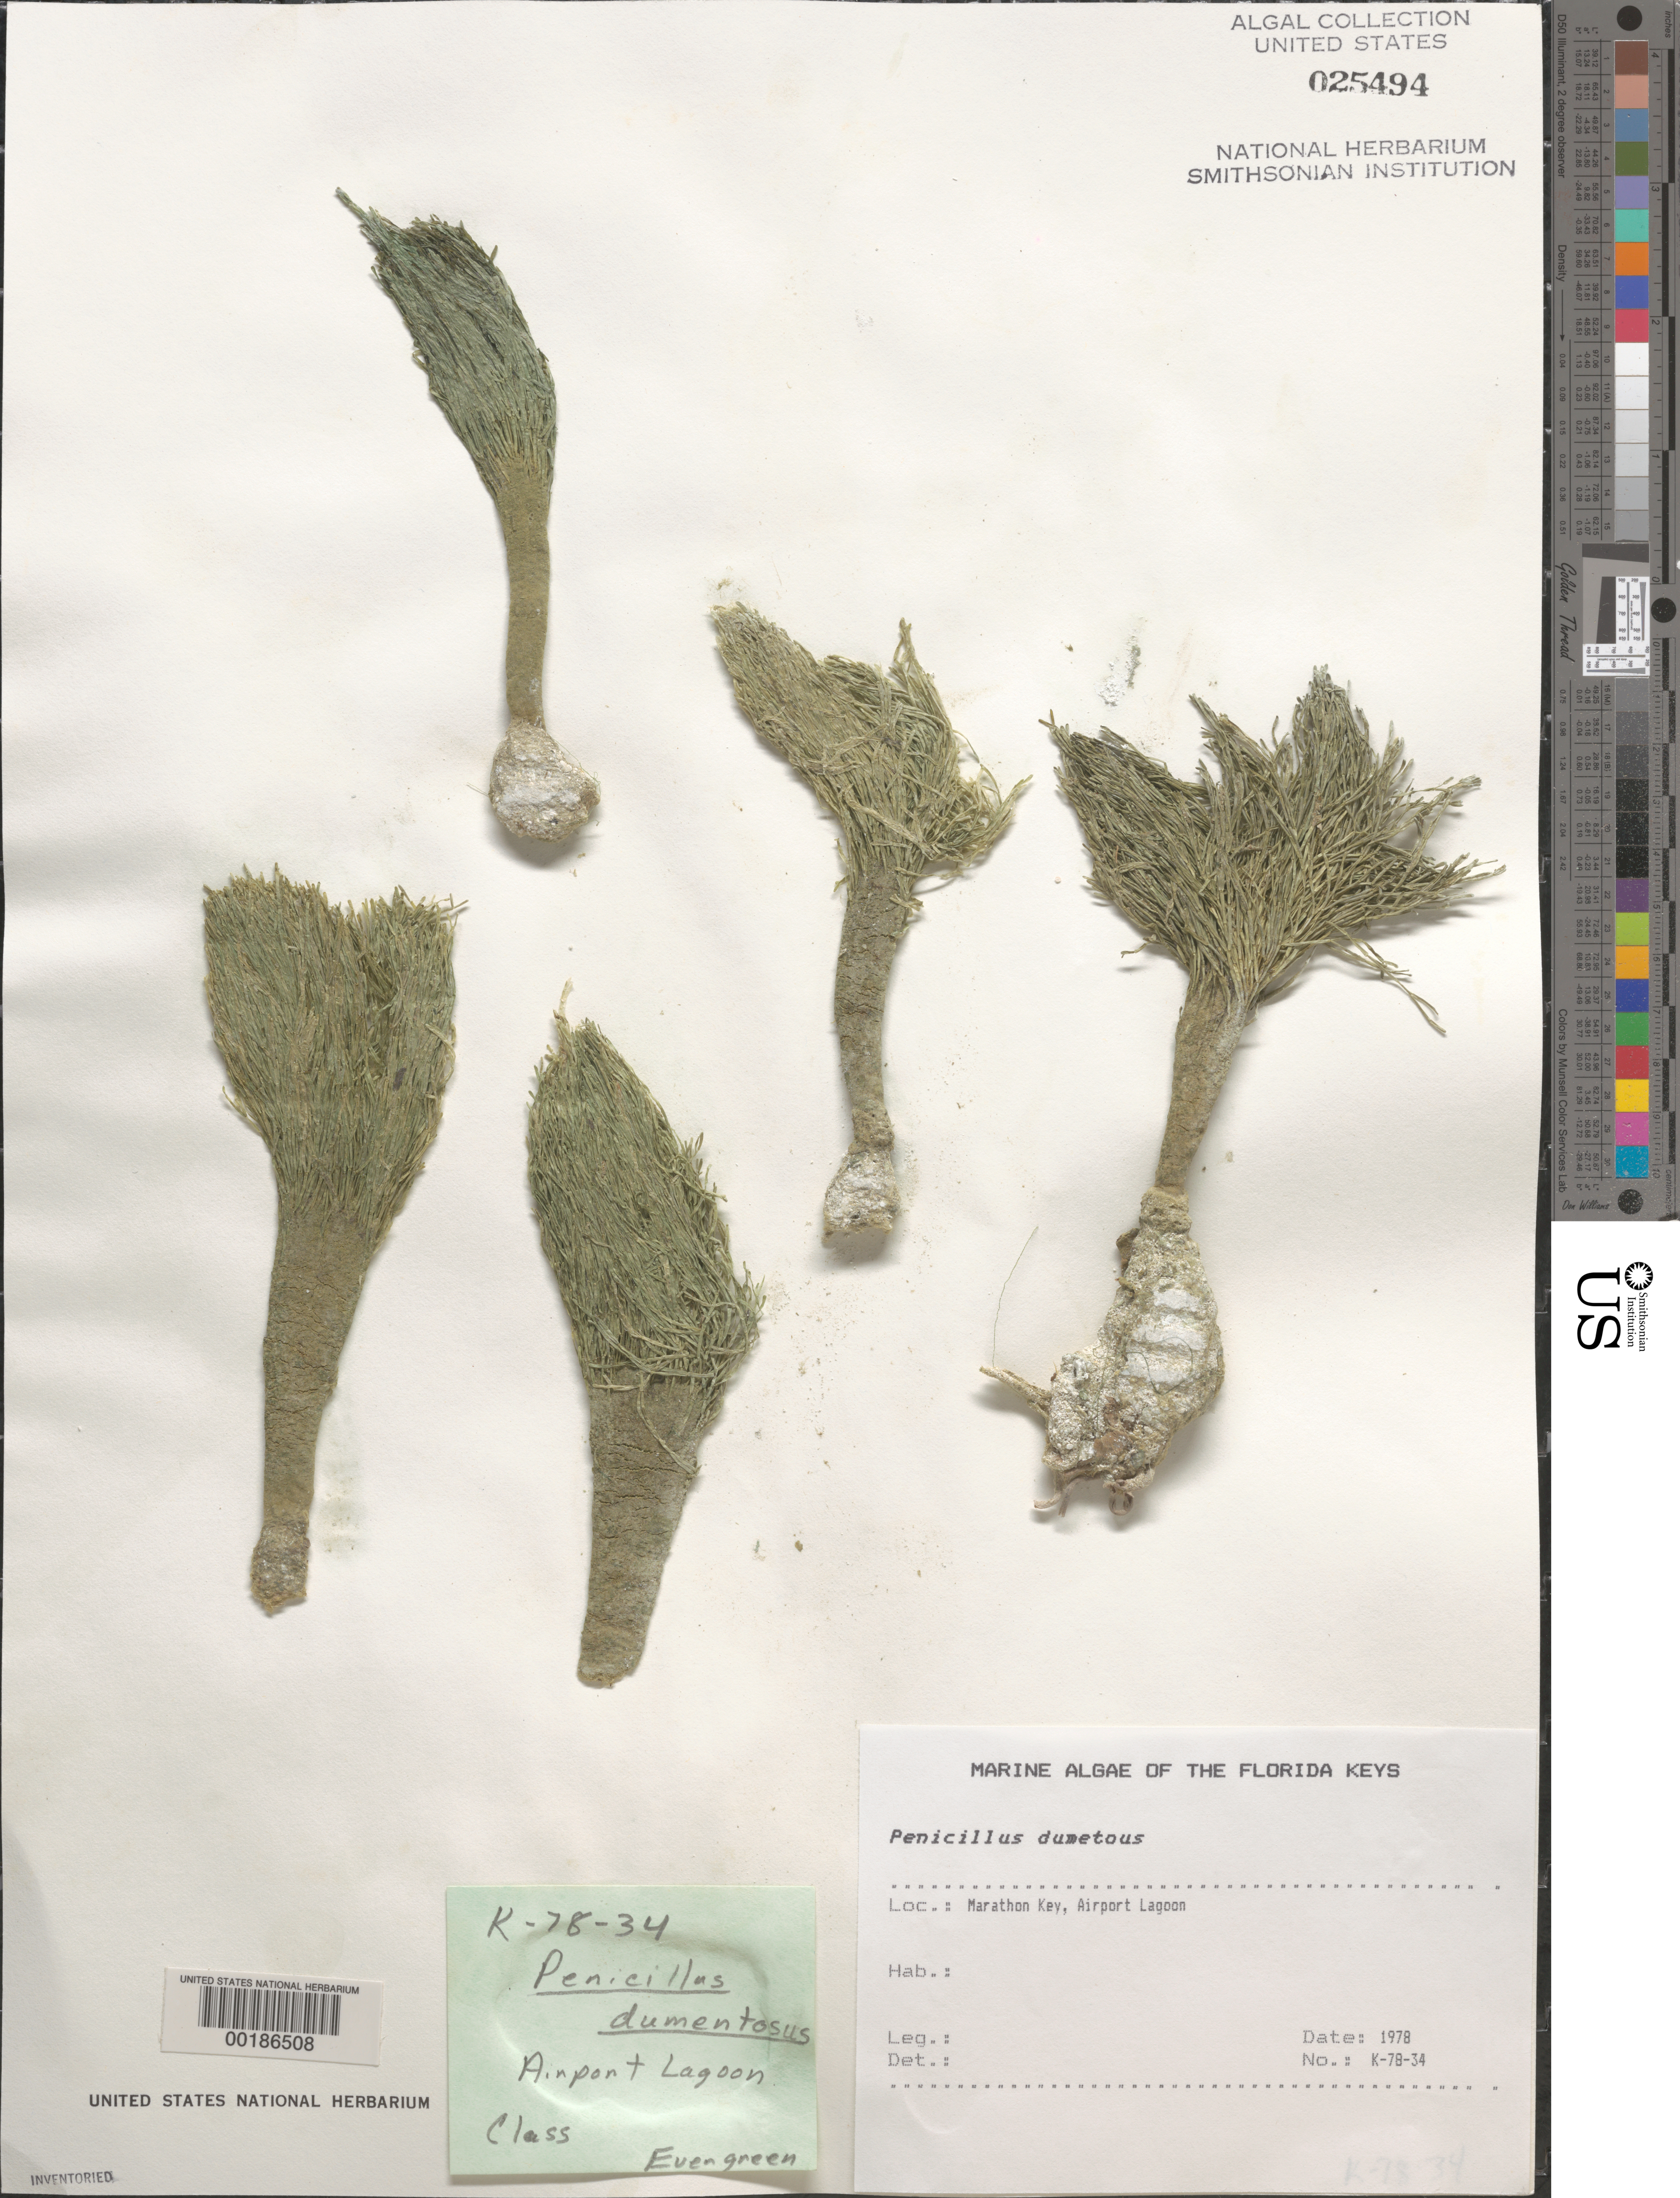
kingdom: Plantae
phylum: Chlorophyta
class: Ulvophyceae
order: Bryopsidales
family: Udoteaceae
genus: Penicillus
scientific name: Penicillus dumetosus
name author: (J.V.Lamouroux) Blainville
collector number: K-78-34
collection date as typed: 1978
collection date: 1978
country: United States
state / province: Florida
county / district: Monroe County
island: Key Vaca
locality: Marathon, airport lagoon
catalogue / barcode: US 25494